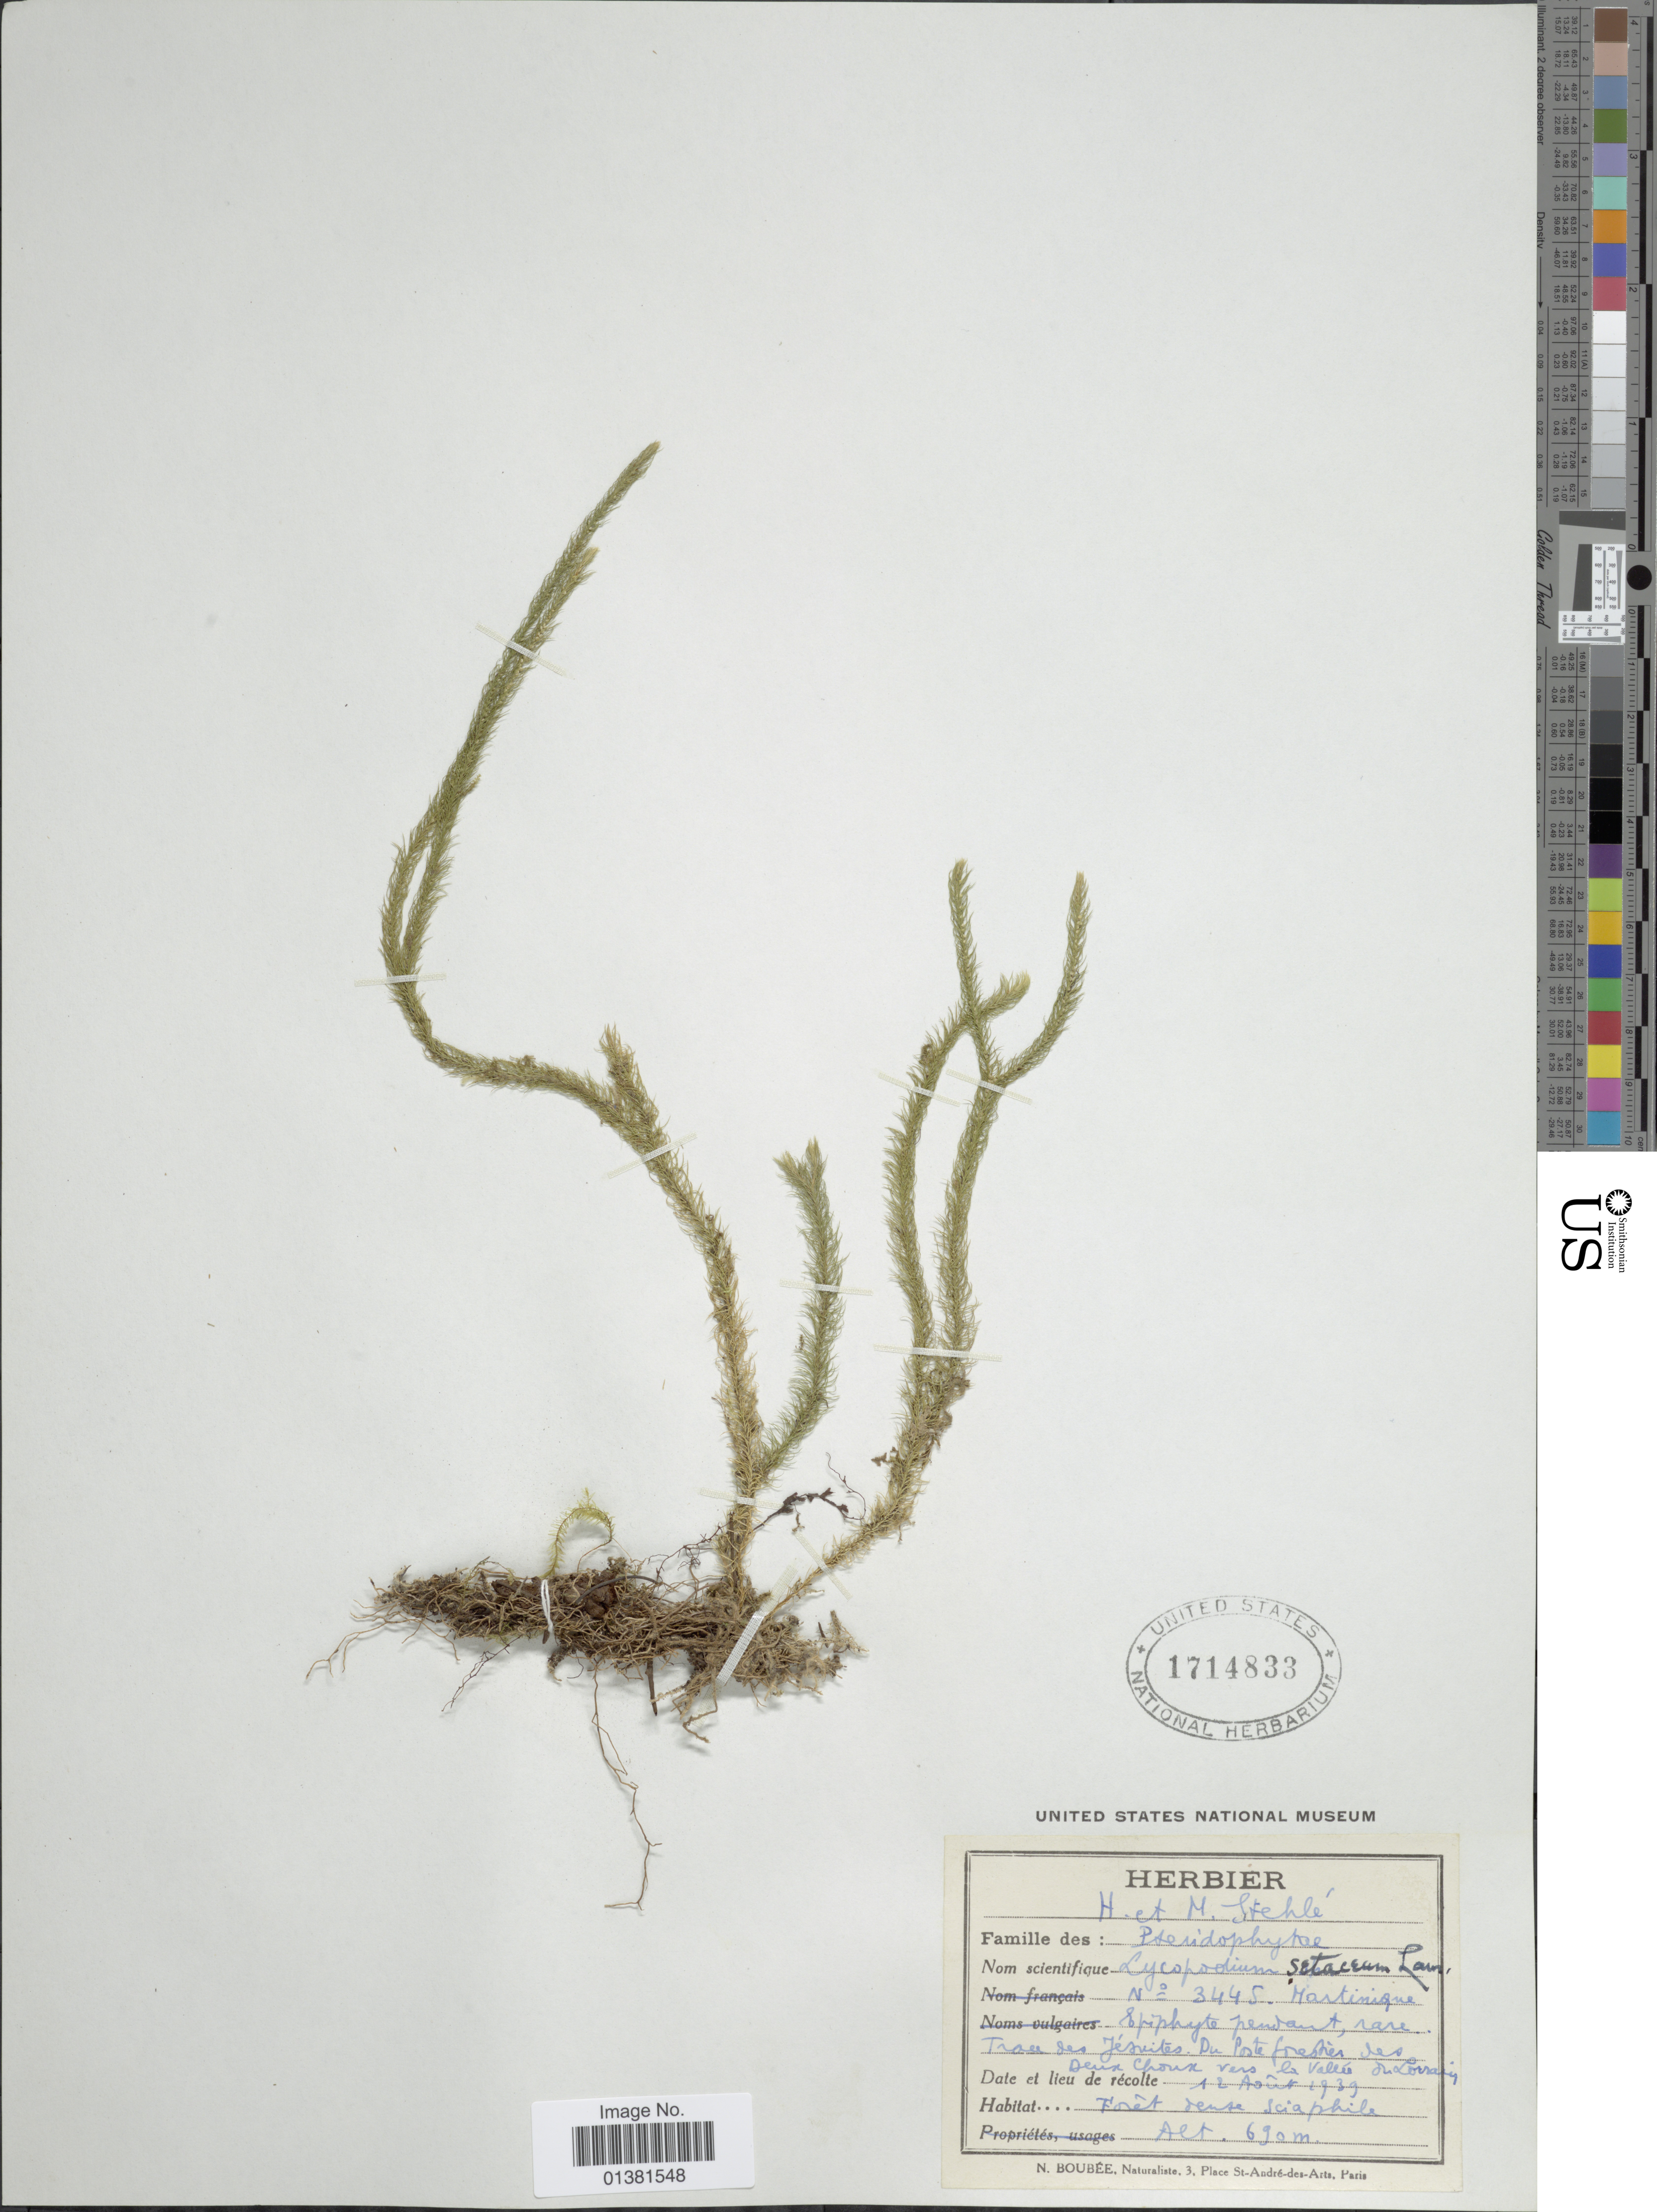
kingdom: Plantae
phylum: Tracheophyta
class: Lycopodiopsida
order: Lycopodiales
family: Lycopodiaceae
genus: Phlegmariurus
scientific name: Phlegmariurus filiformis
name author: (Sw.) W.H. Wagner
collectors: H. Stehlé & M. Stehlé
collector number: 3445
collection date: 1939-08-12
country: Martinique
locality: Trace des Jesuites, du Poste forestier des Deux Choux vers la vallée du Lorrain.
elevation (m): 690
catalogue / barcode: US 1714833